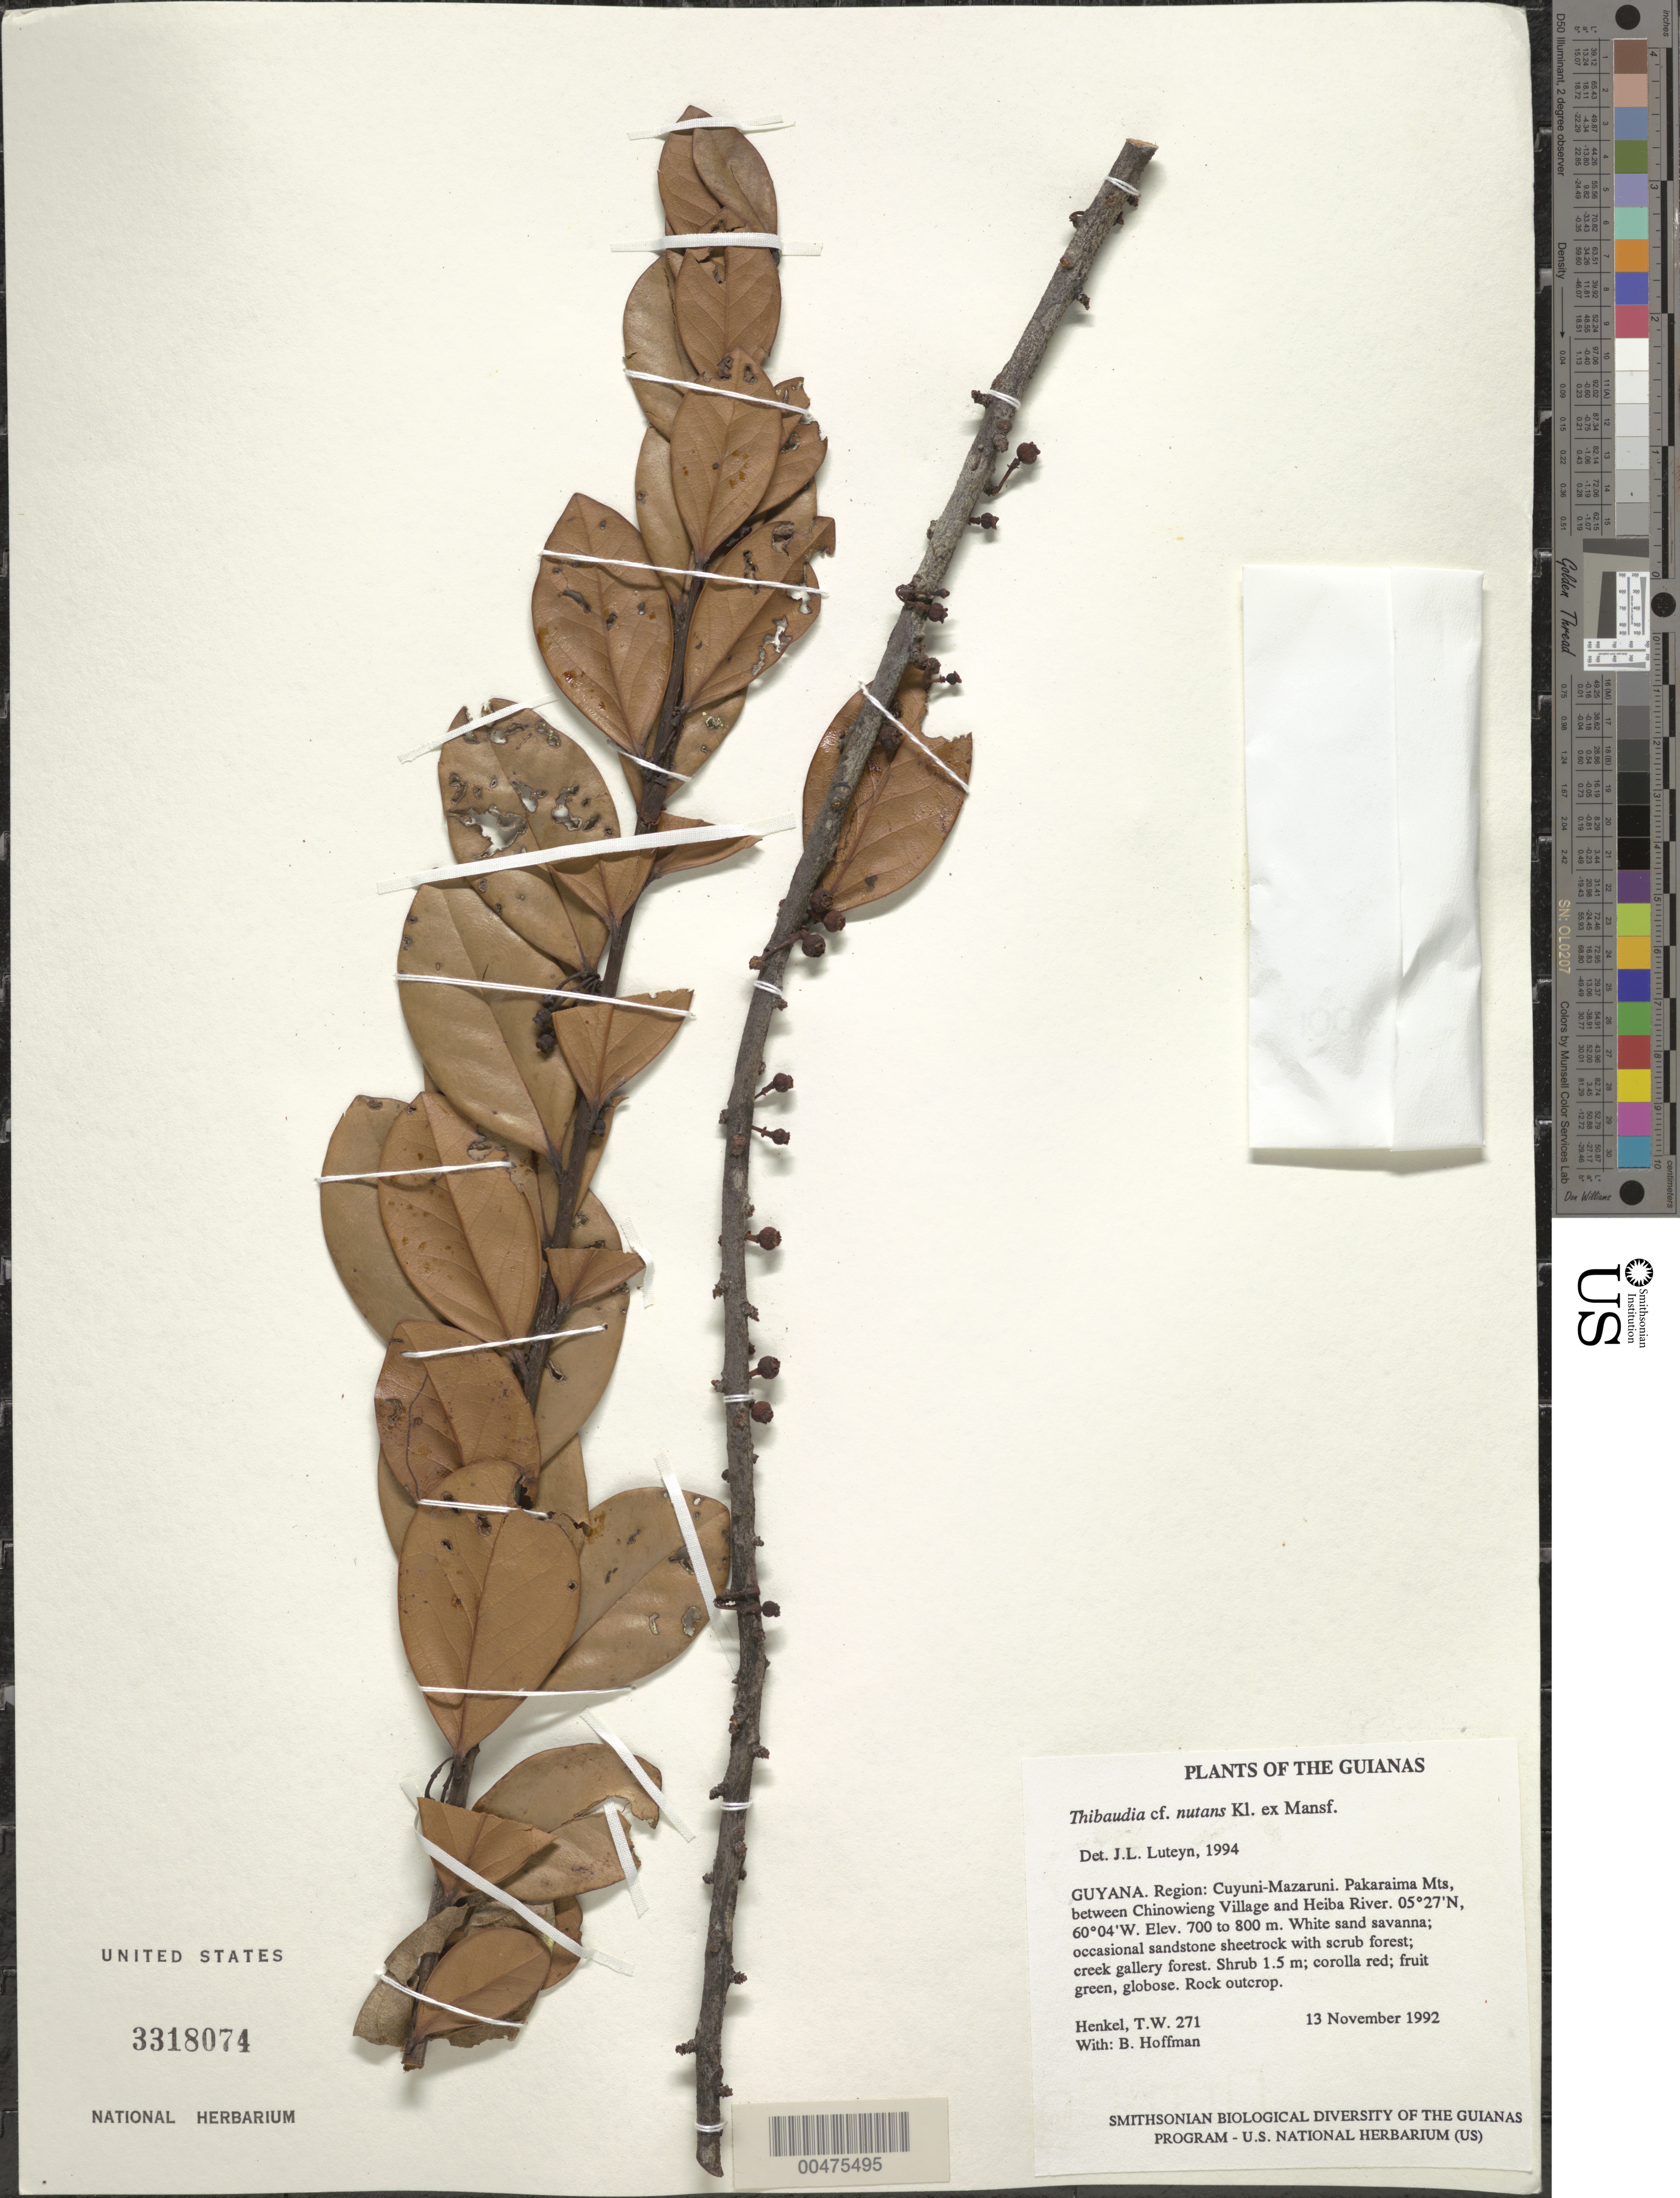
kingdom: Plantae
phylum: Tracheophyta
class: Magnoliopsida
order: Ericales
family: Ericaceae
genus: Thibaudia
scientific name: Thibaudia nutans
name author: Klotzsch ex Mansf.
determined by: Luteyn, J. L.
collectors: T. Henkel & B. Hoffman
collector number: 271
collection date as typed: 13 November 1992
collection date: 1992-11-13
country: Guyana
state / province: Cuyuni-Mazaruni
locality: Pakaraima Mts, between Chinowieng Village and Heiba River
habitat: White sand savanna; occasional sandstone sheetrock with scrub forest; creek gallery forest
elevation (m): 700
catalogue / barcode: US 3318074